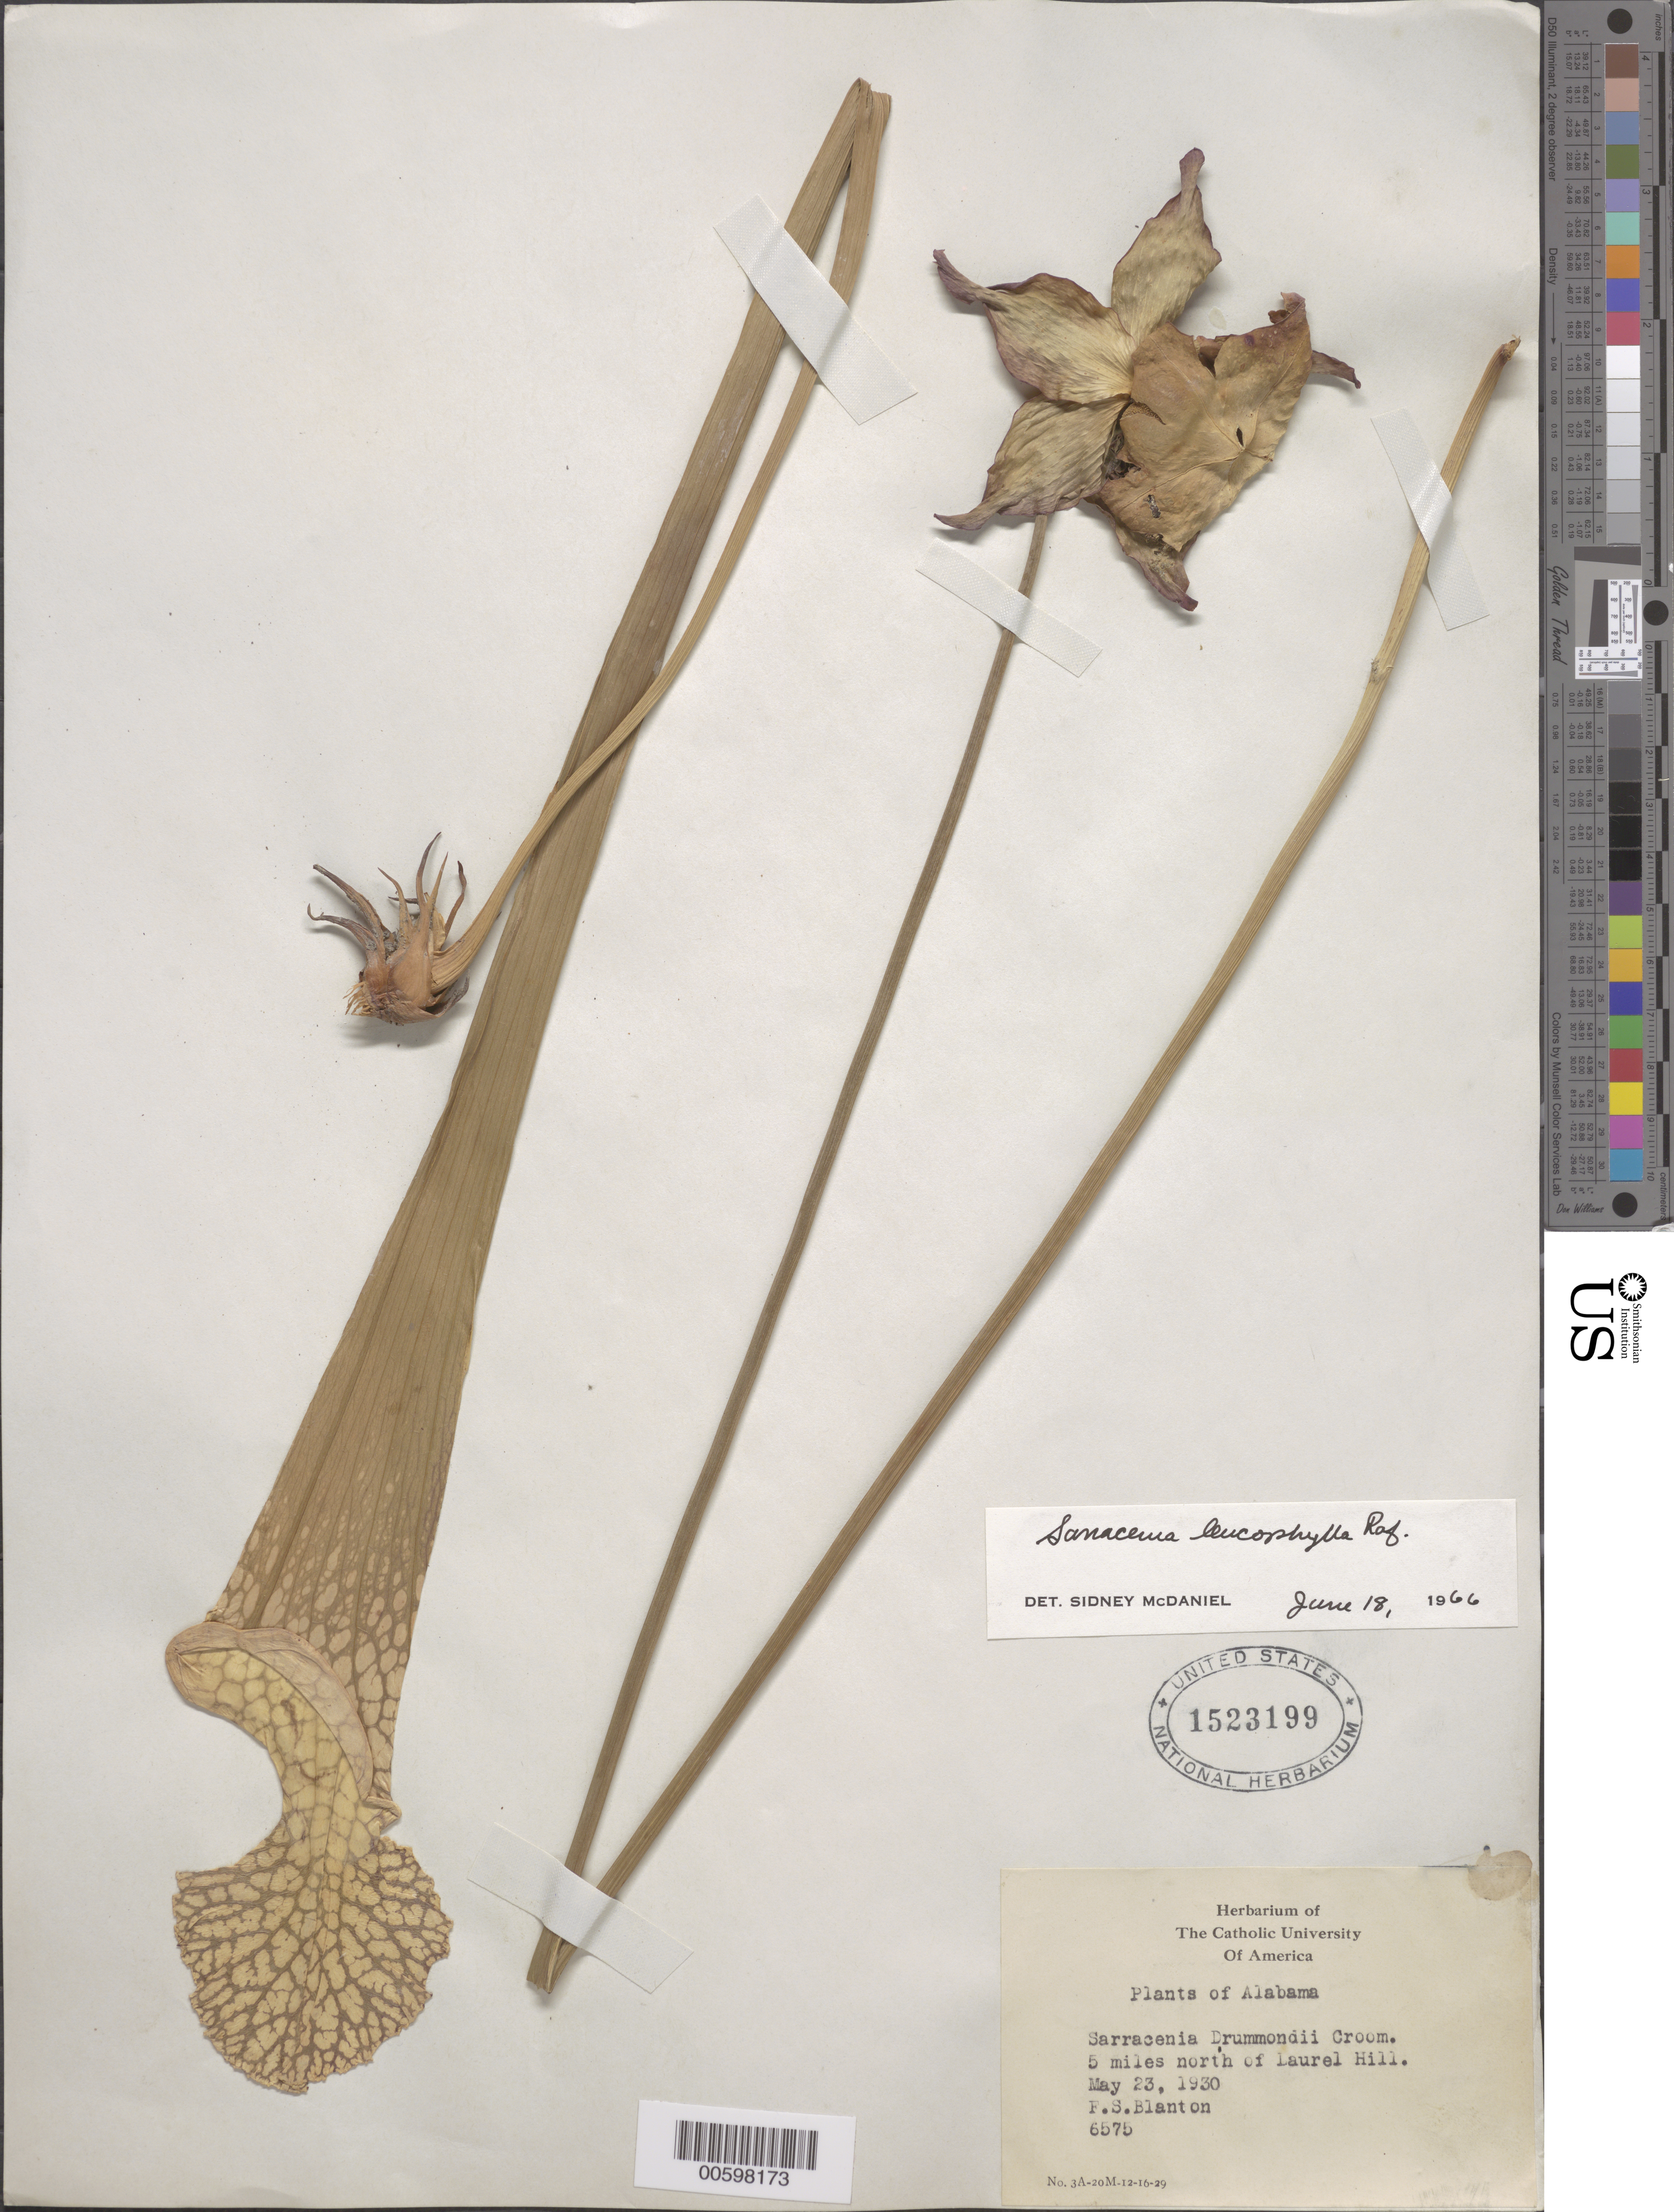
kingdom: Plantae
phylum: Tracheophyta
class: Magnoliopsida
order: Ericales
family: Sarraceniaceae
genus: Sarracenia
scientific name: Sarracenia leucophylla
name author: Raf.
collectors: F. S. Blanton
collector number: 6575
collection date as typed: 23 May 1930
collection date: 1930-05-23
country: United States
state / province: Alabama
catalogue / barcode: US 1523199